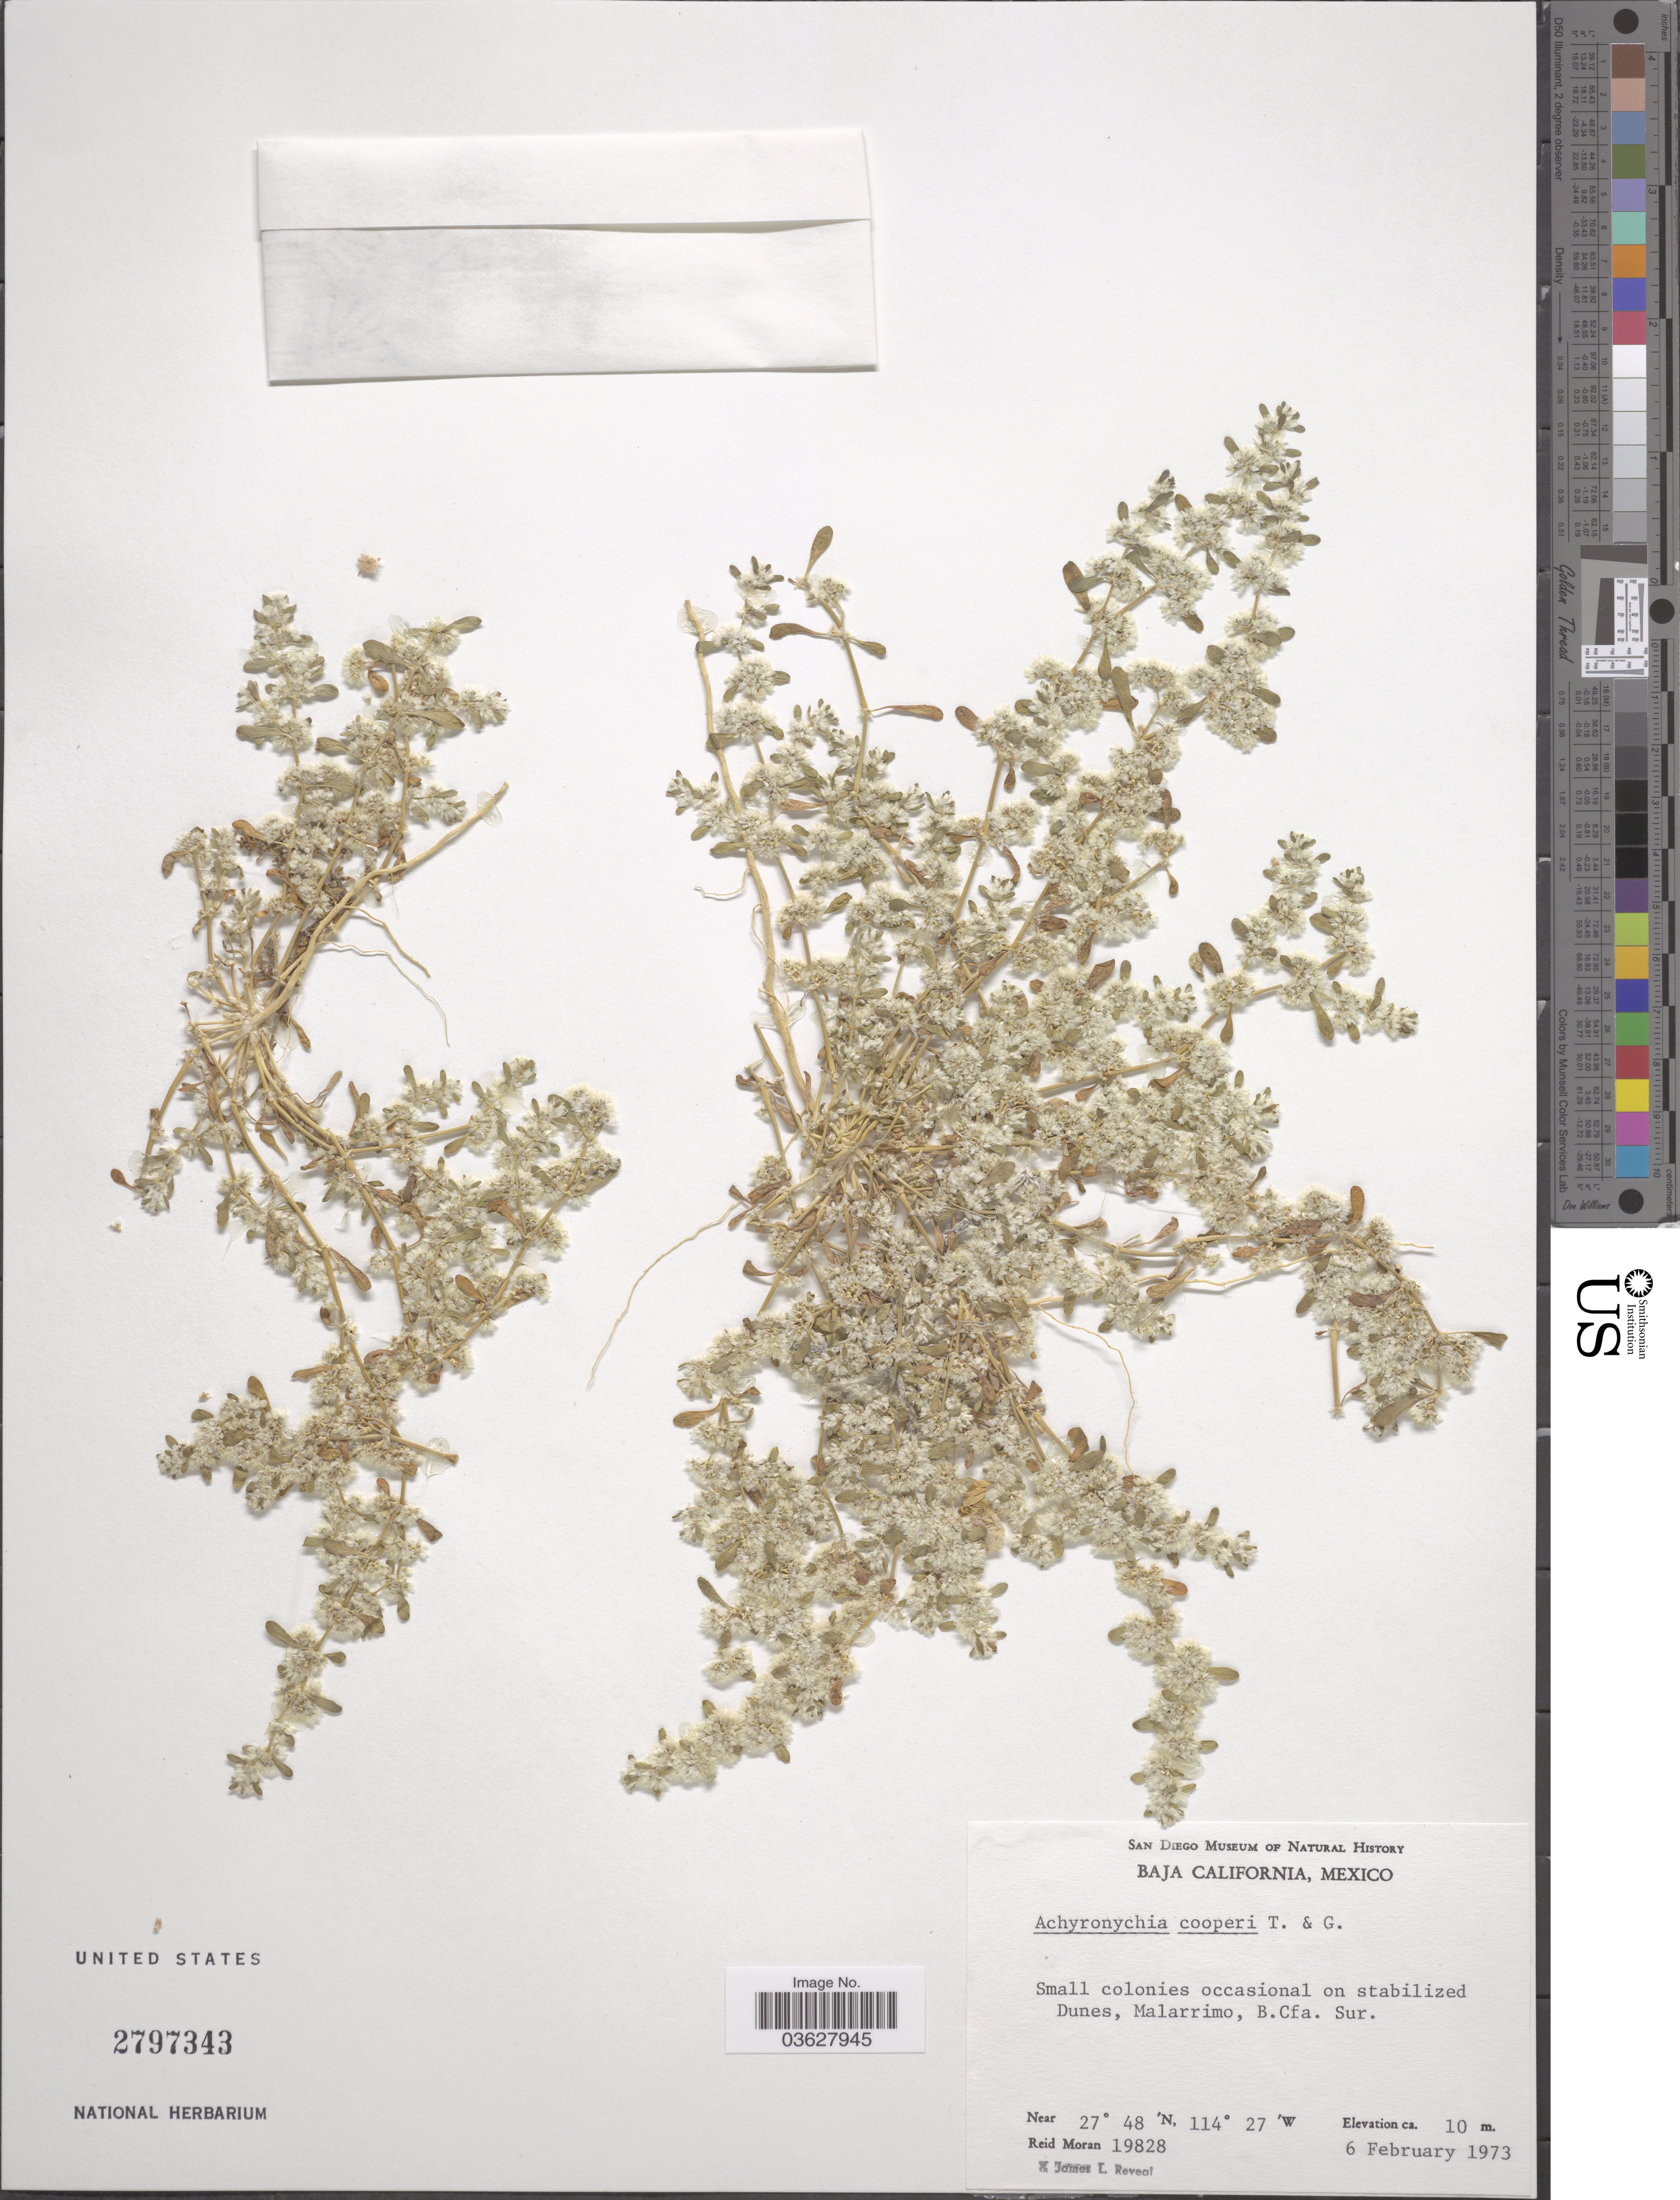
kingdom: Plantae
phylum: Tracheophyta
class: Magnoliopsida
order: Caryophyllales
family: Caryophyllaceae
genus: Achyronychia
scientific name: Achyronychia cooperi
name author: A. Gray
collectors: R. Moran & J. L. Reveal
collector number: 19828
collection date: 1973-02-06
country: Mexico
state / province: Baja California Sur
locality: On stabilized Dunes, Malarrimo, B. Cfa. Sur.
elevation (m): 10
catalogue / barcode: US 2797343